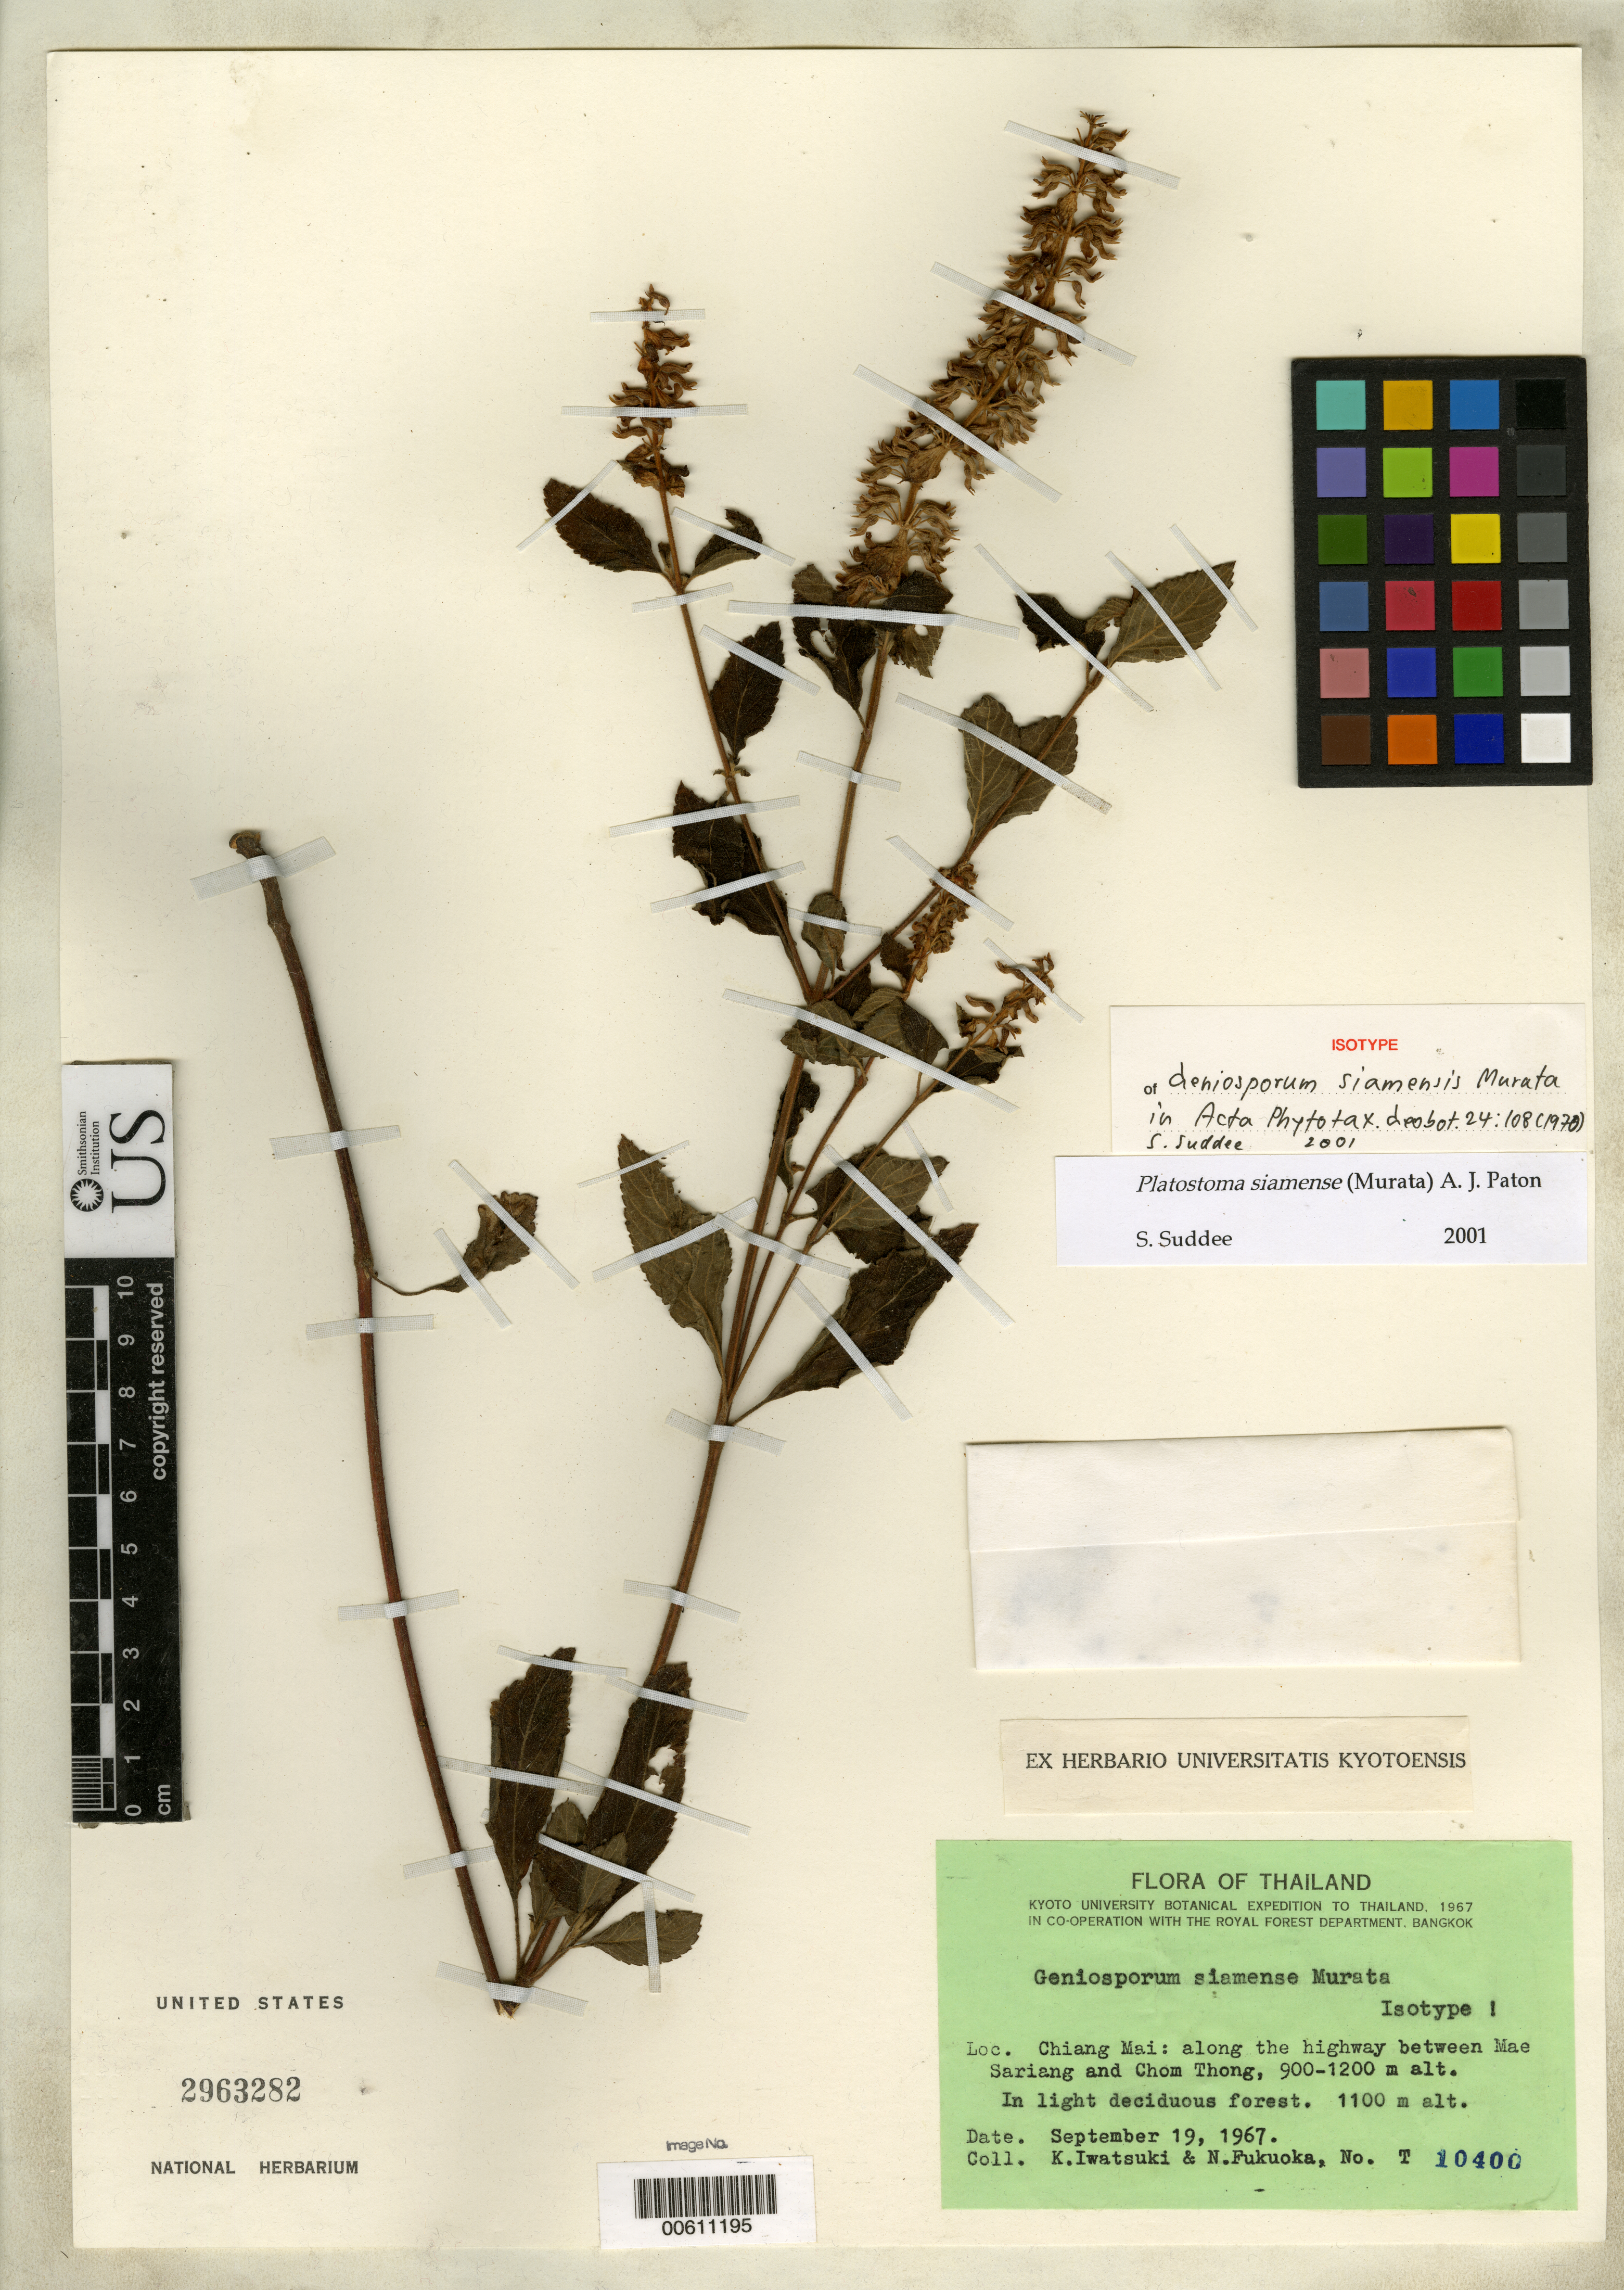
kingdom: Plantae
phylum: Tracheophyta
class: Magnoliopsida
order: Lamiales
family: Lamiaceae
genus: Geniosporum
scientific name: Geniosporum siamensis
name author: Murata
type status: Isotype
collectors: K. Iwatsuki & N. Fukuoka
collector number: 10400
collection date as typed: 19 Sep 1967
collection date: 1967-09-19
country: Thailand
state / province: Chiang Mai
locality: Along the highway between Mae Sariang and Chom Thong.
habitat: In light deciduous forest.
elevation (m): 1100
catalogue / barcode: US 2963282